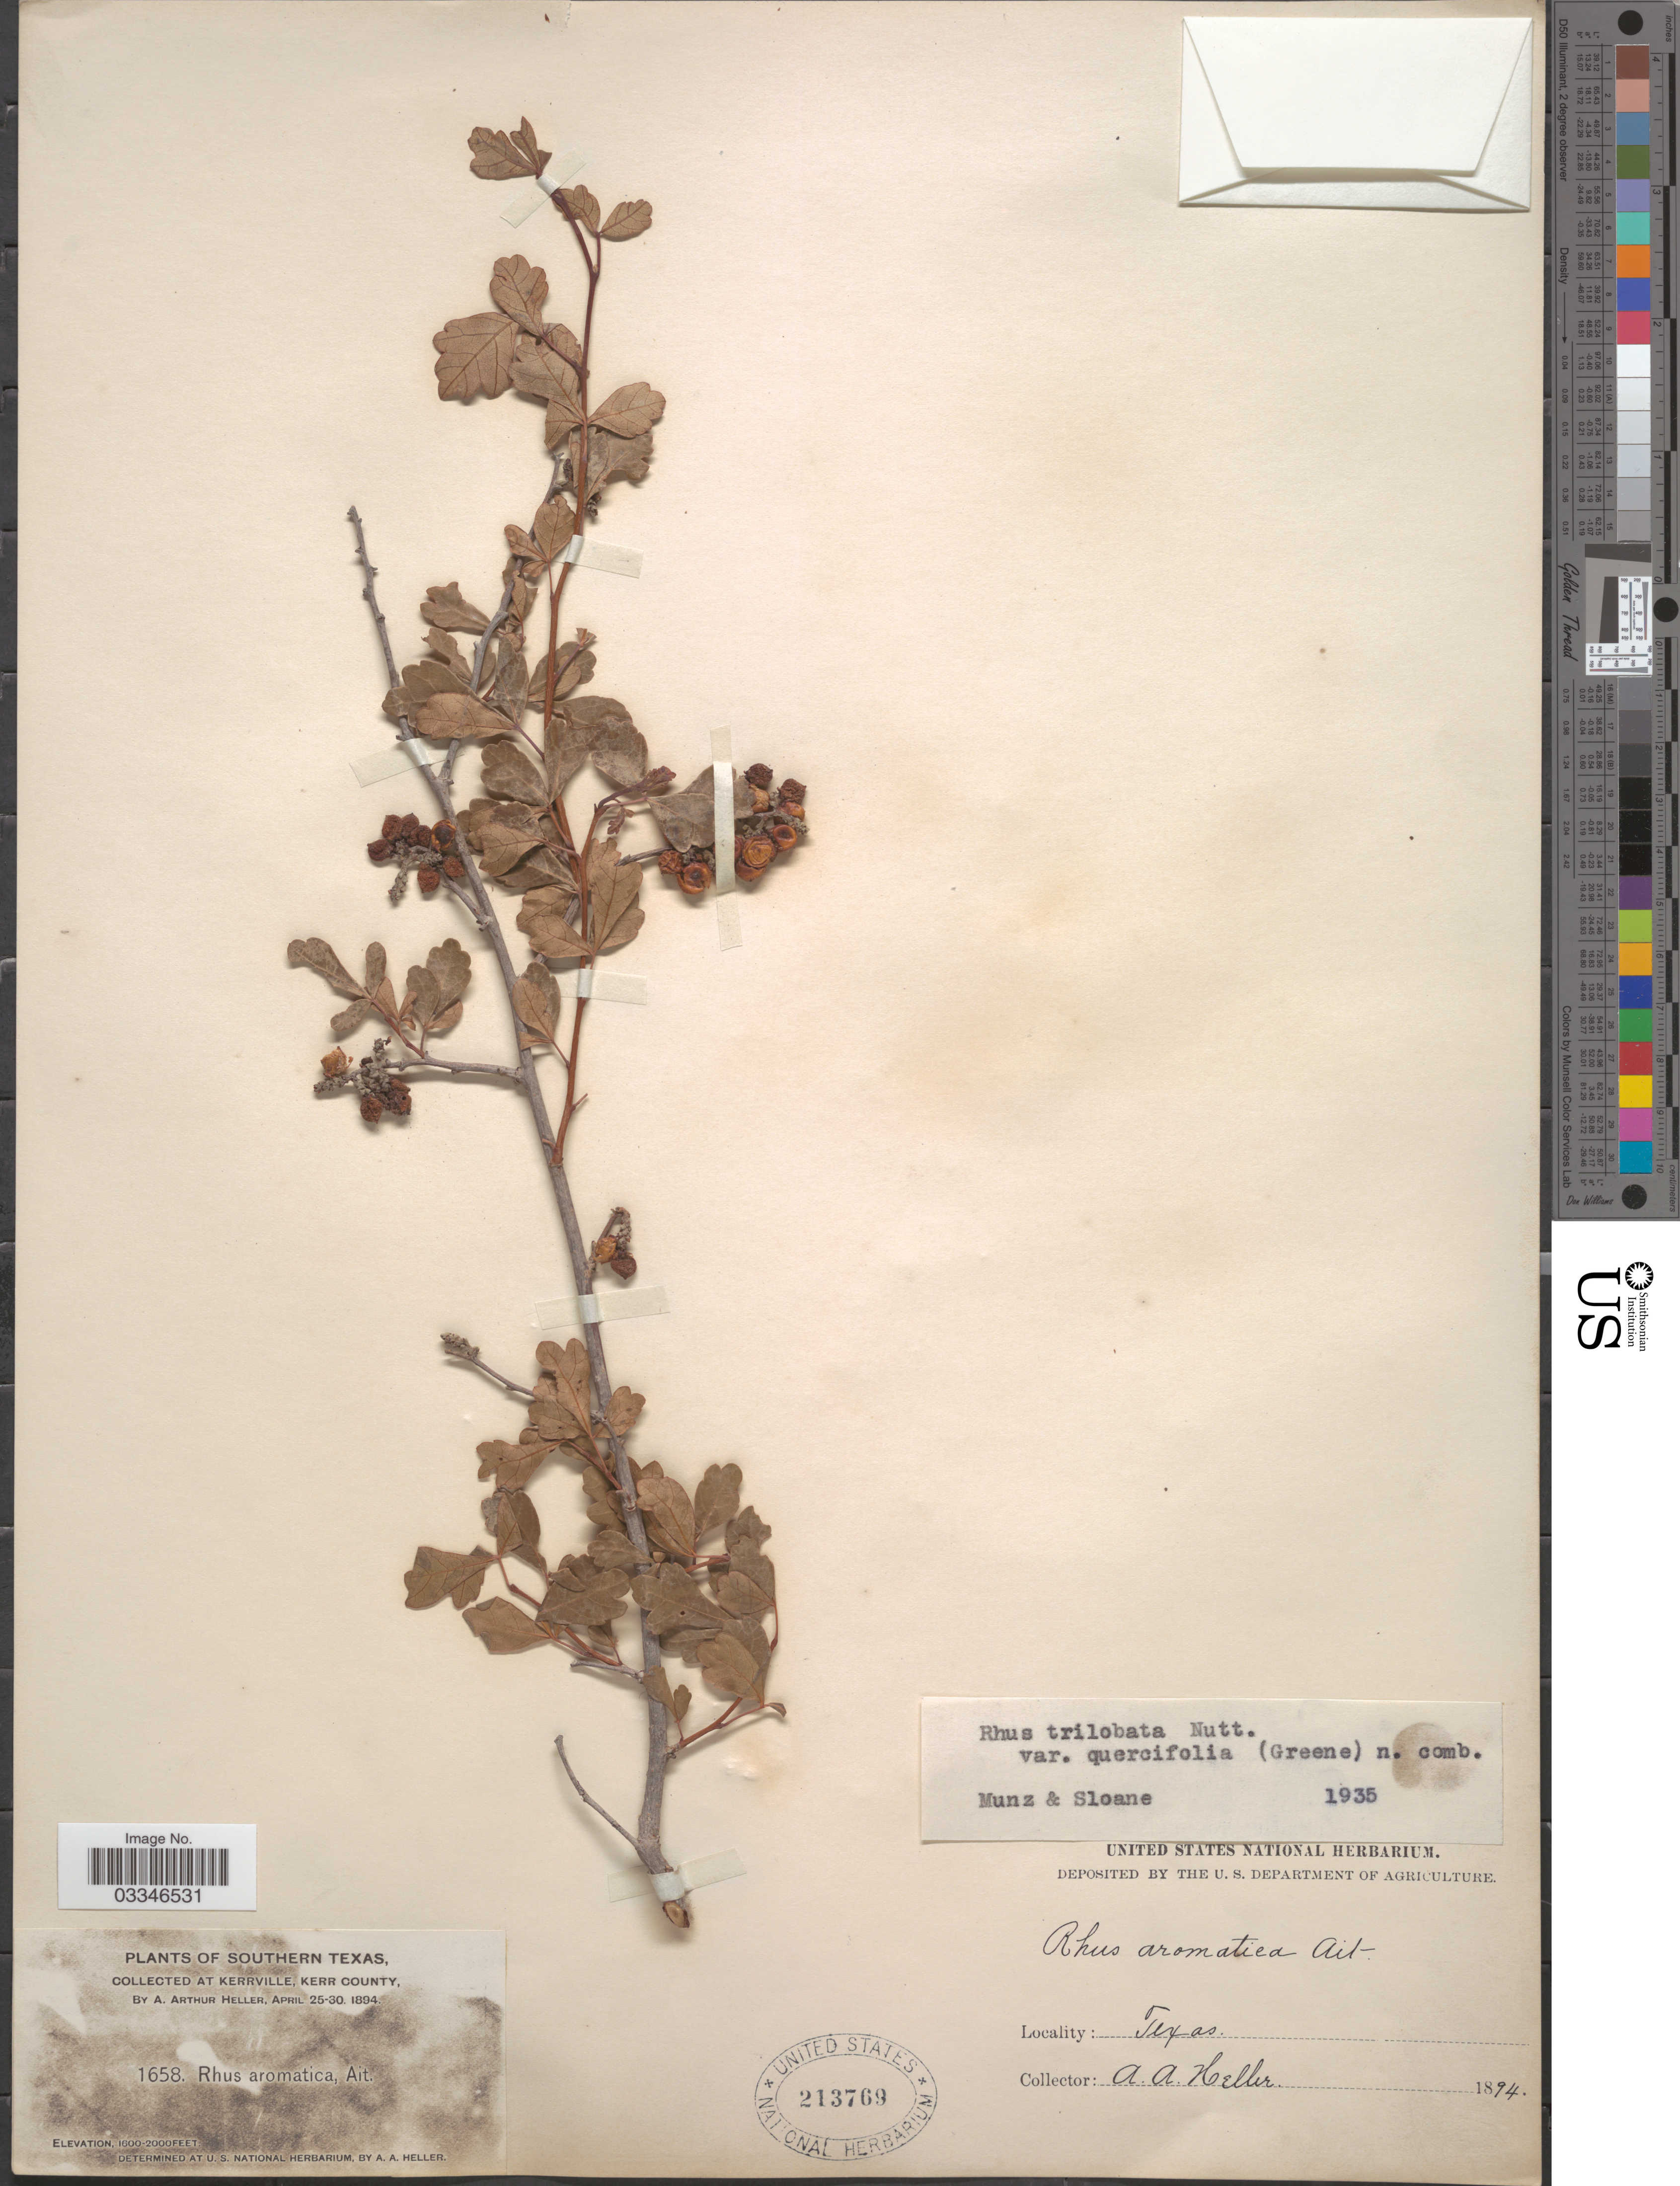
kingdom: Plantae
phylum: Tracheophyta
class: Magnoliopsida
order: Sapindales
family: Anacardiaceae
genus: Rhus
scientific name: Rhus trilobata var. quercifolia (Greene) Munz & Sloane ined.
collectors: A. A. Heller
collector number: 1658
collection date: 1894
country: United States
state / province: Texas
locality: Southern Texas, at Kerrville, Kerr County.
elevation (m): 488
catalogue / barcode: US 213769